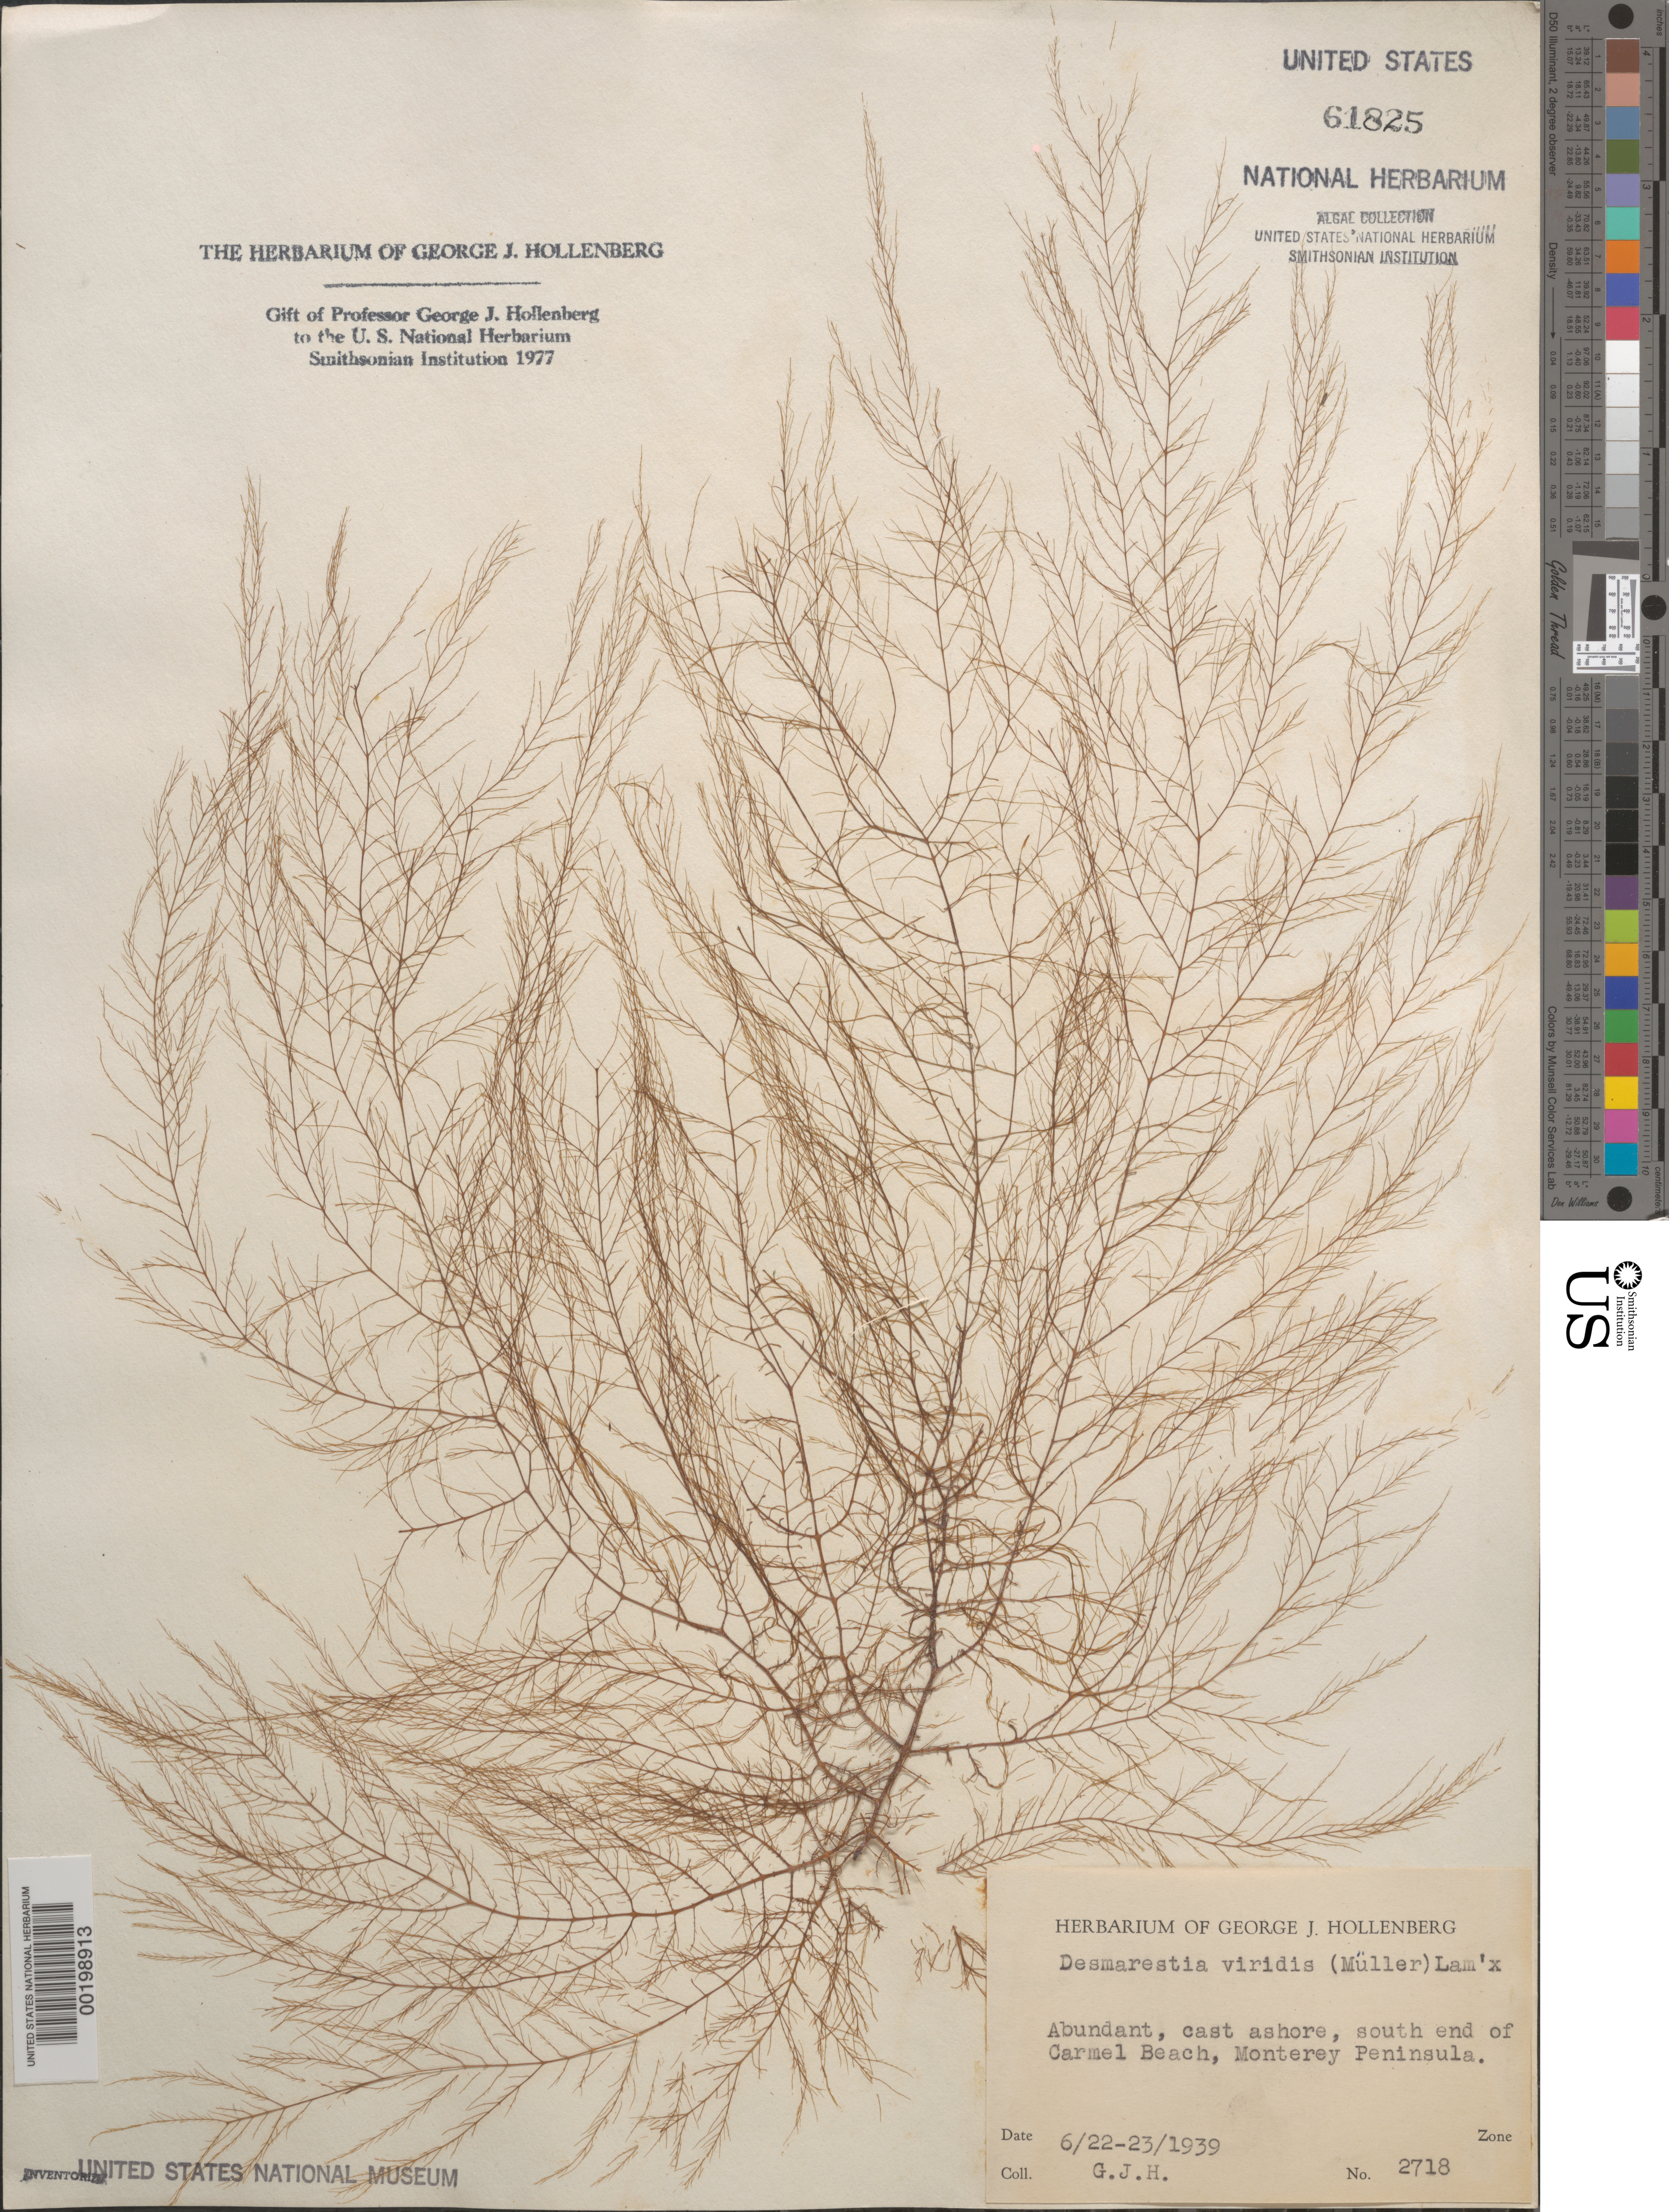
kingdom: Chromista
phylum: Ochrophyta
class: Phaeophyceae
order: Desmarestiales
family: Desmarestiaceae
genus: Desmarestia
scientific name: Desmarestia viridis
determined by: Hollenberg, George J.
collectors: G. Hollenberg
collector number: GJH 2718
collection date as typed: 22 Jun 1939 TO 23 Jun 1939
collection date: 1939-06-22/1939-06-23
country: United States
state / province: California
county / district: Monterey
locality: Carmel Beach, Monterey Peninsula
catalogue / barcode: US 61825